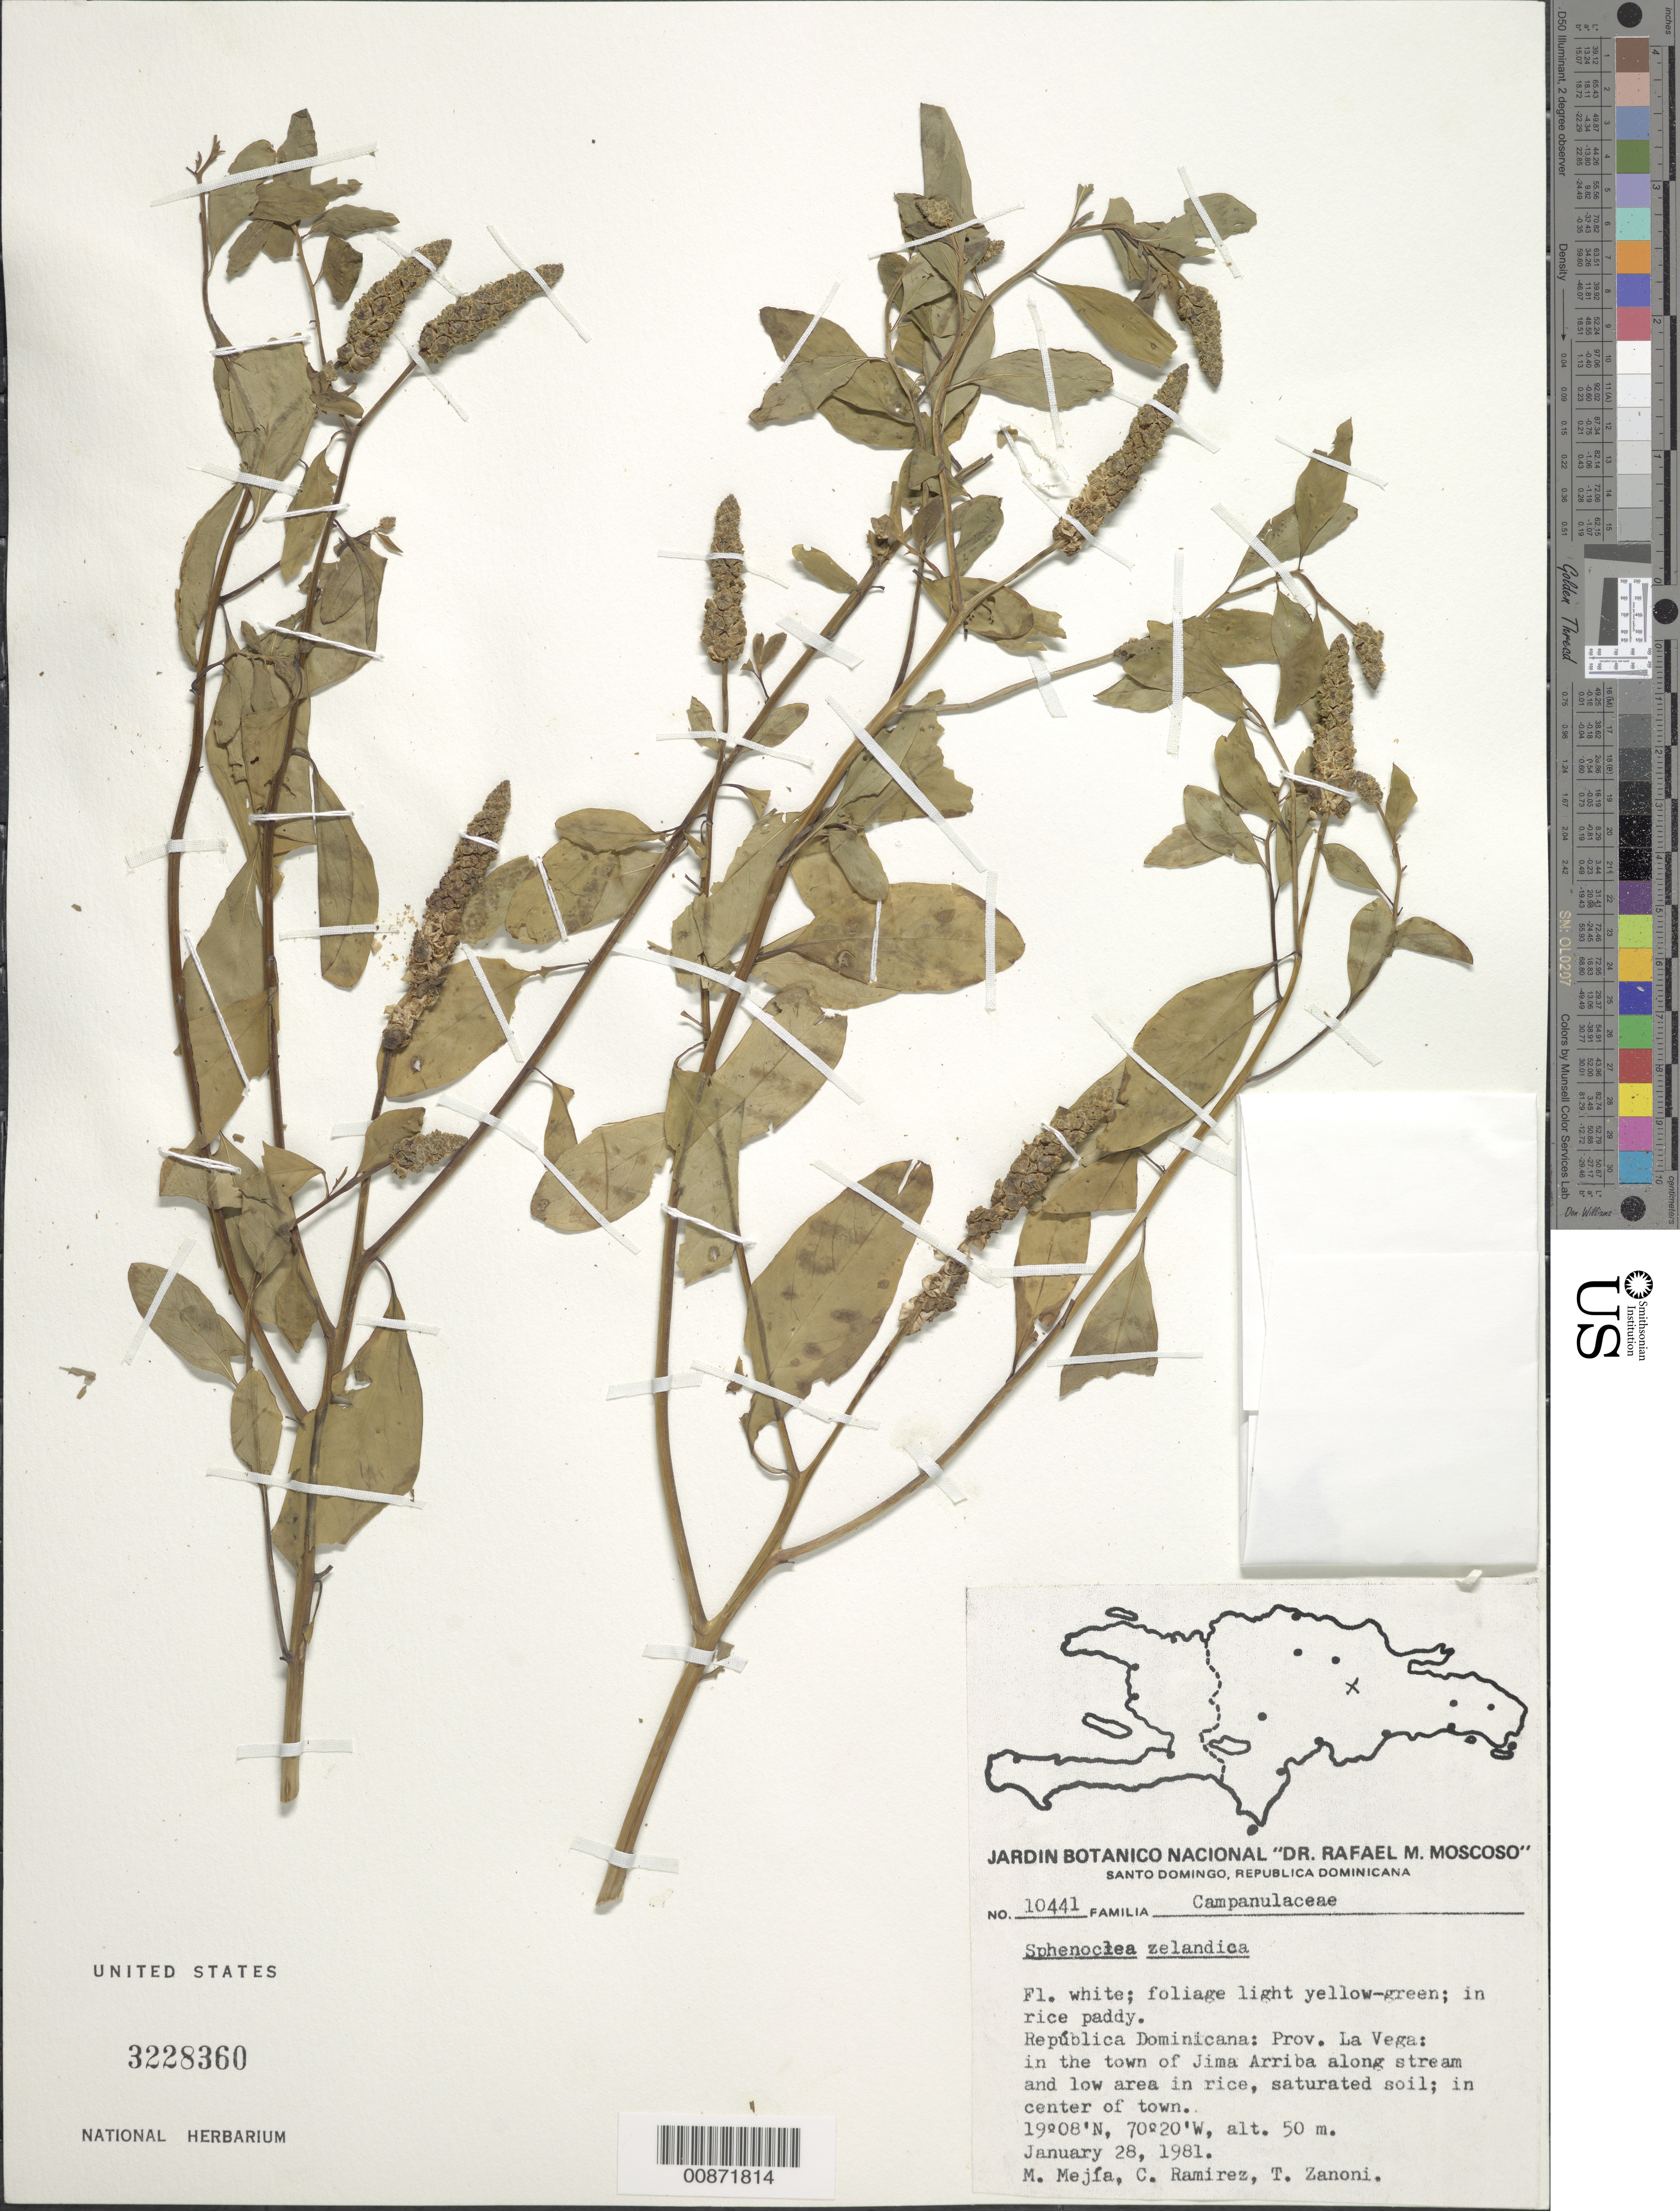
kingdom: Plantae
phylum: Tracheophyta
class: Magnoliopsida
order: Solanales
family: Sphenocleaceae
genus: Sphenoclea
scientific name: Sphenoclea zeylanica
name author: Gaertn.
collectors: M. Mejia, C. Ramirez & T. A. Zanoni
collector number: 10441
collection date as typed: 28 Jan 1981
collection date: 1981-01-28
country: Dominican Republic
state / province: La Vega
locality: In Jima Arriba: in center of town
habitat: Along stream and low area in rice, saturated soil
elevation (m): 50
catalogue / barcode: US 3228360